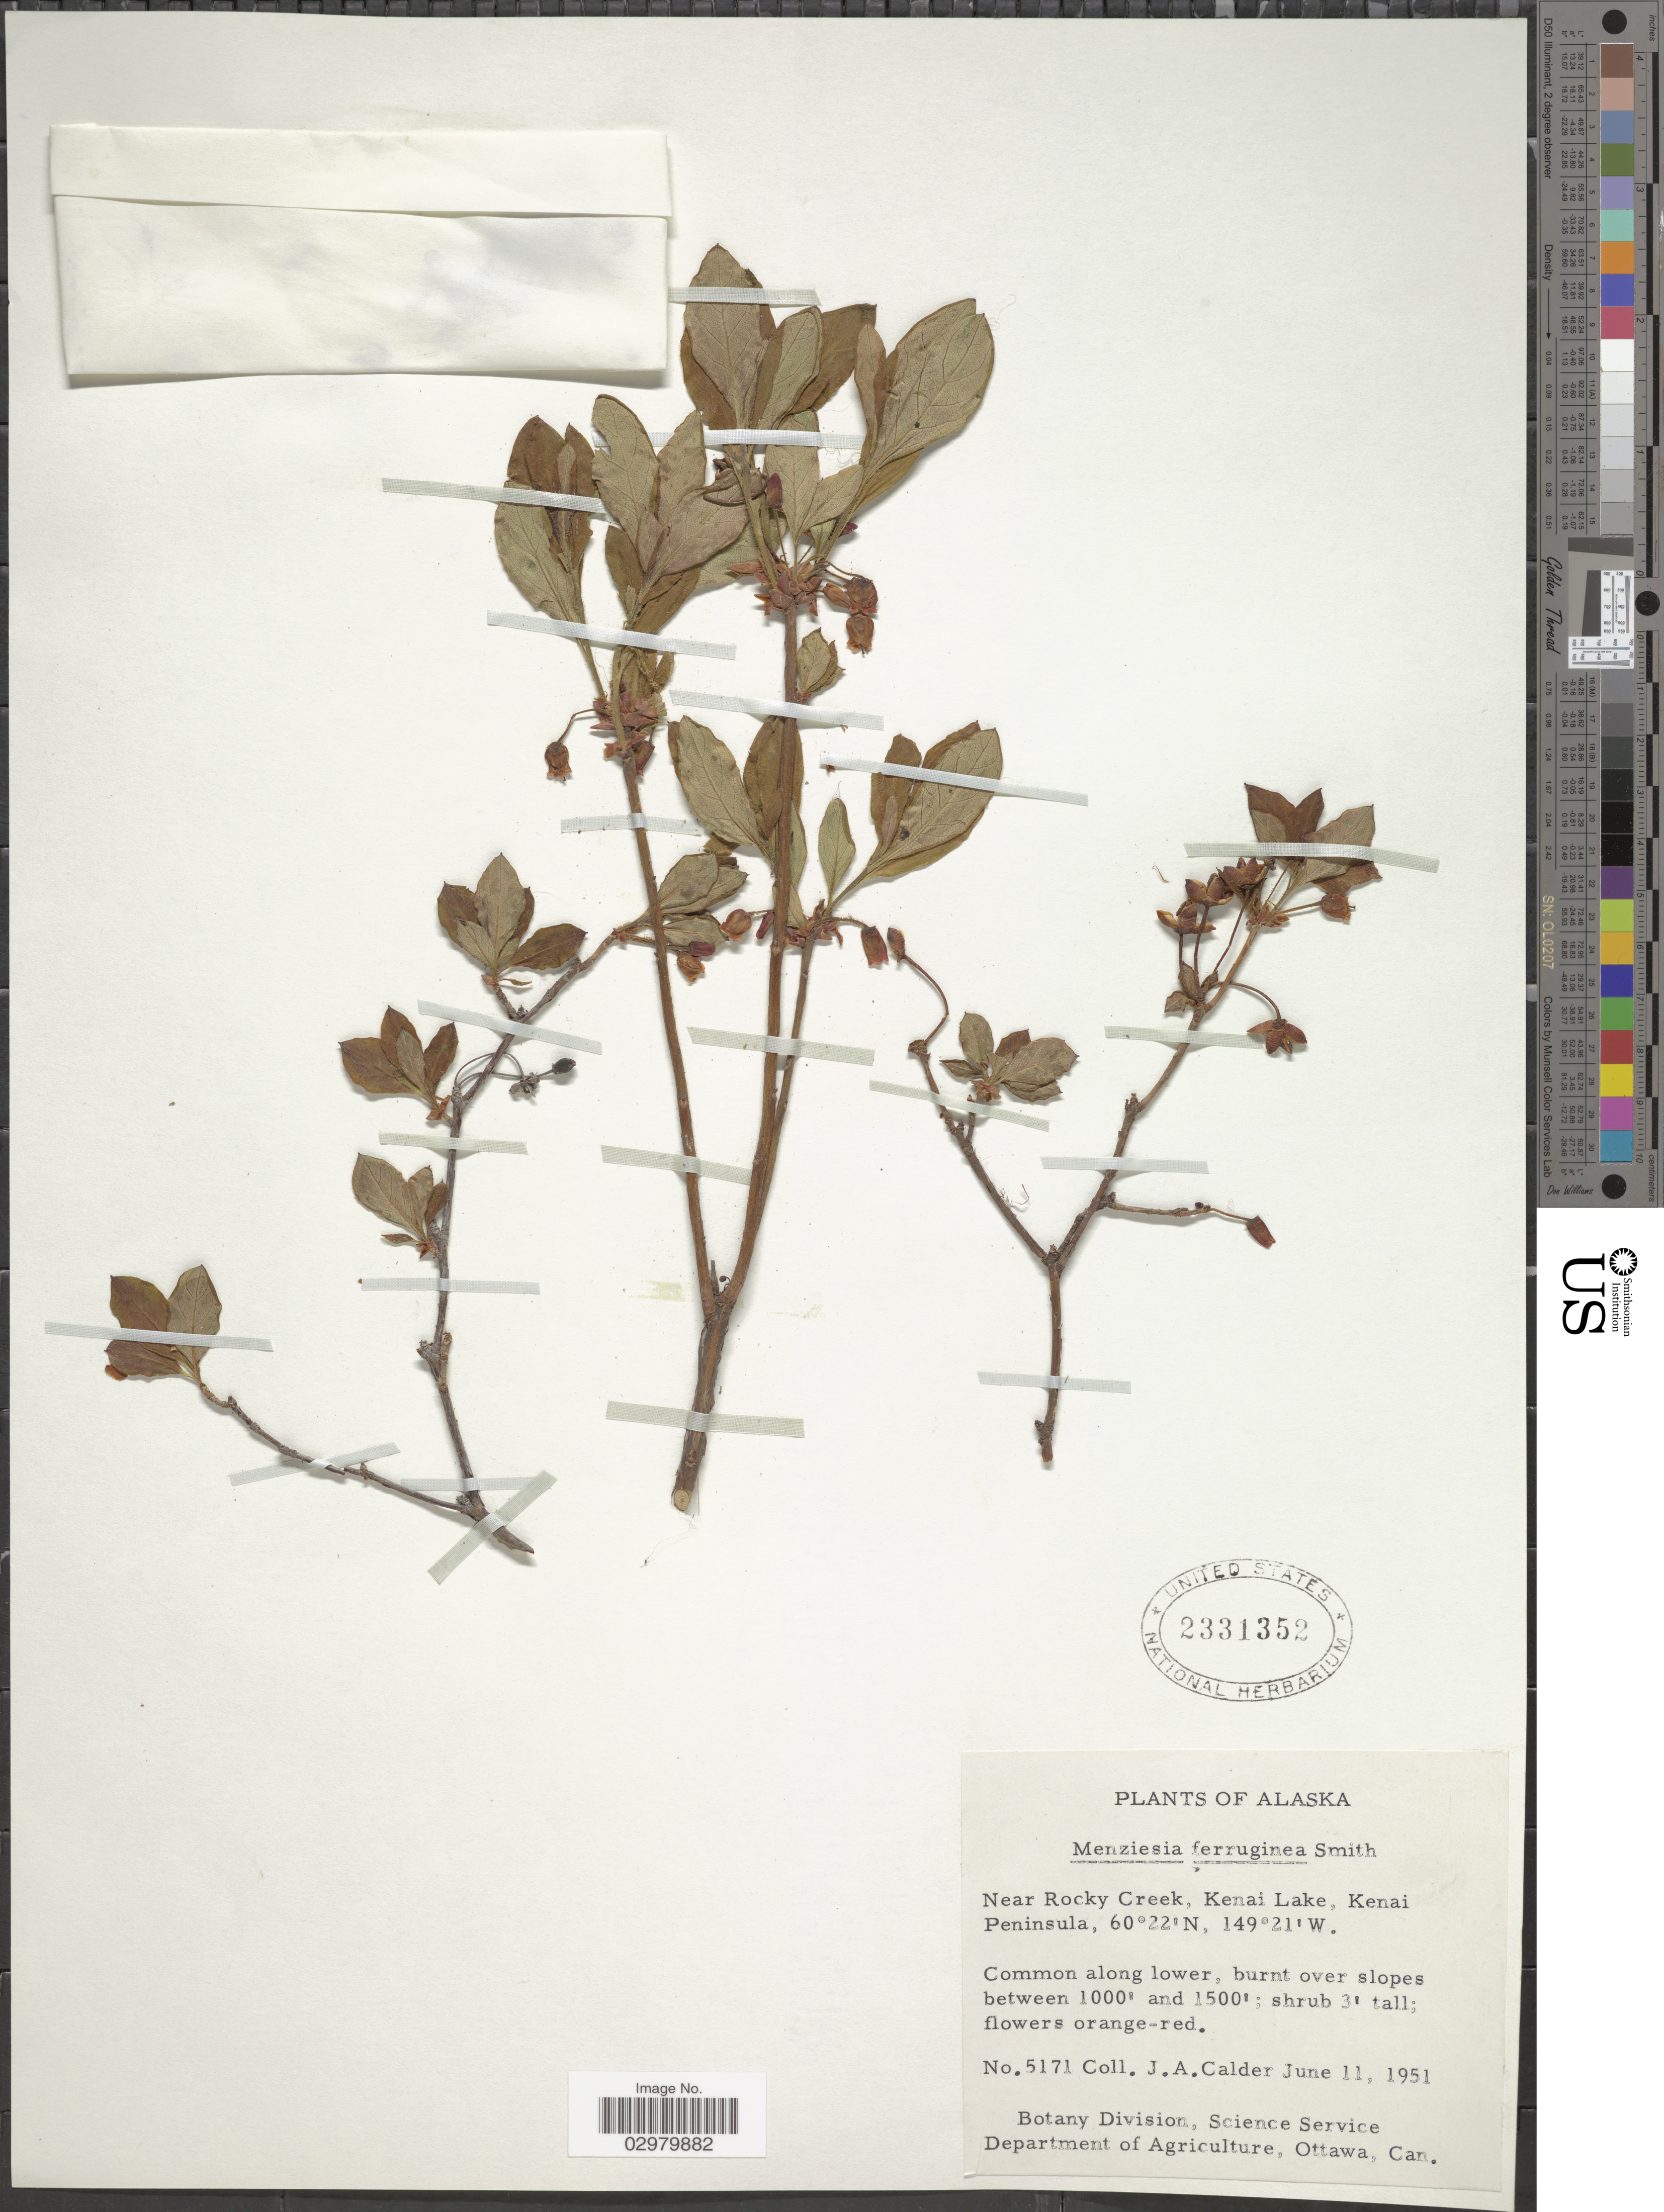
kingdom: Plantae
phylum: Tracheophyta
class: Magnoliopsida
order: Ericales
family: Ericaceae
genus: Menziesia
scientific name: Menziesia ferruginea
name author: Sm.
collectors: J. A. Calder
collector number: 5171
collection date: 1951-06-11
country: United States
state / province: Alaska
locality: Near Rocky Creek, Kenai Lake, Kenai Peninsula.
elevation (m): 305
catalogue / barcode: US 2331352